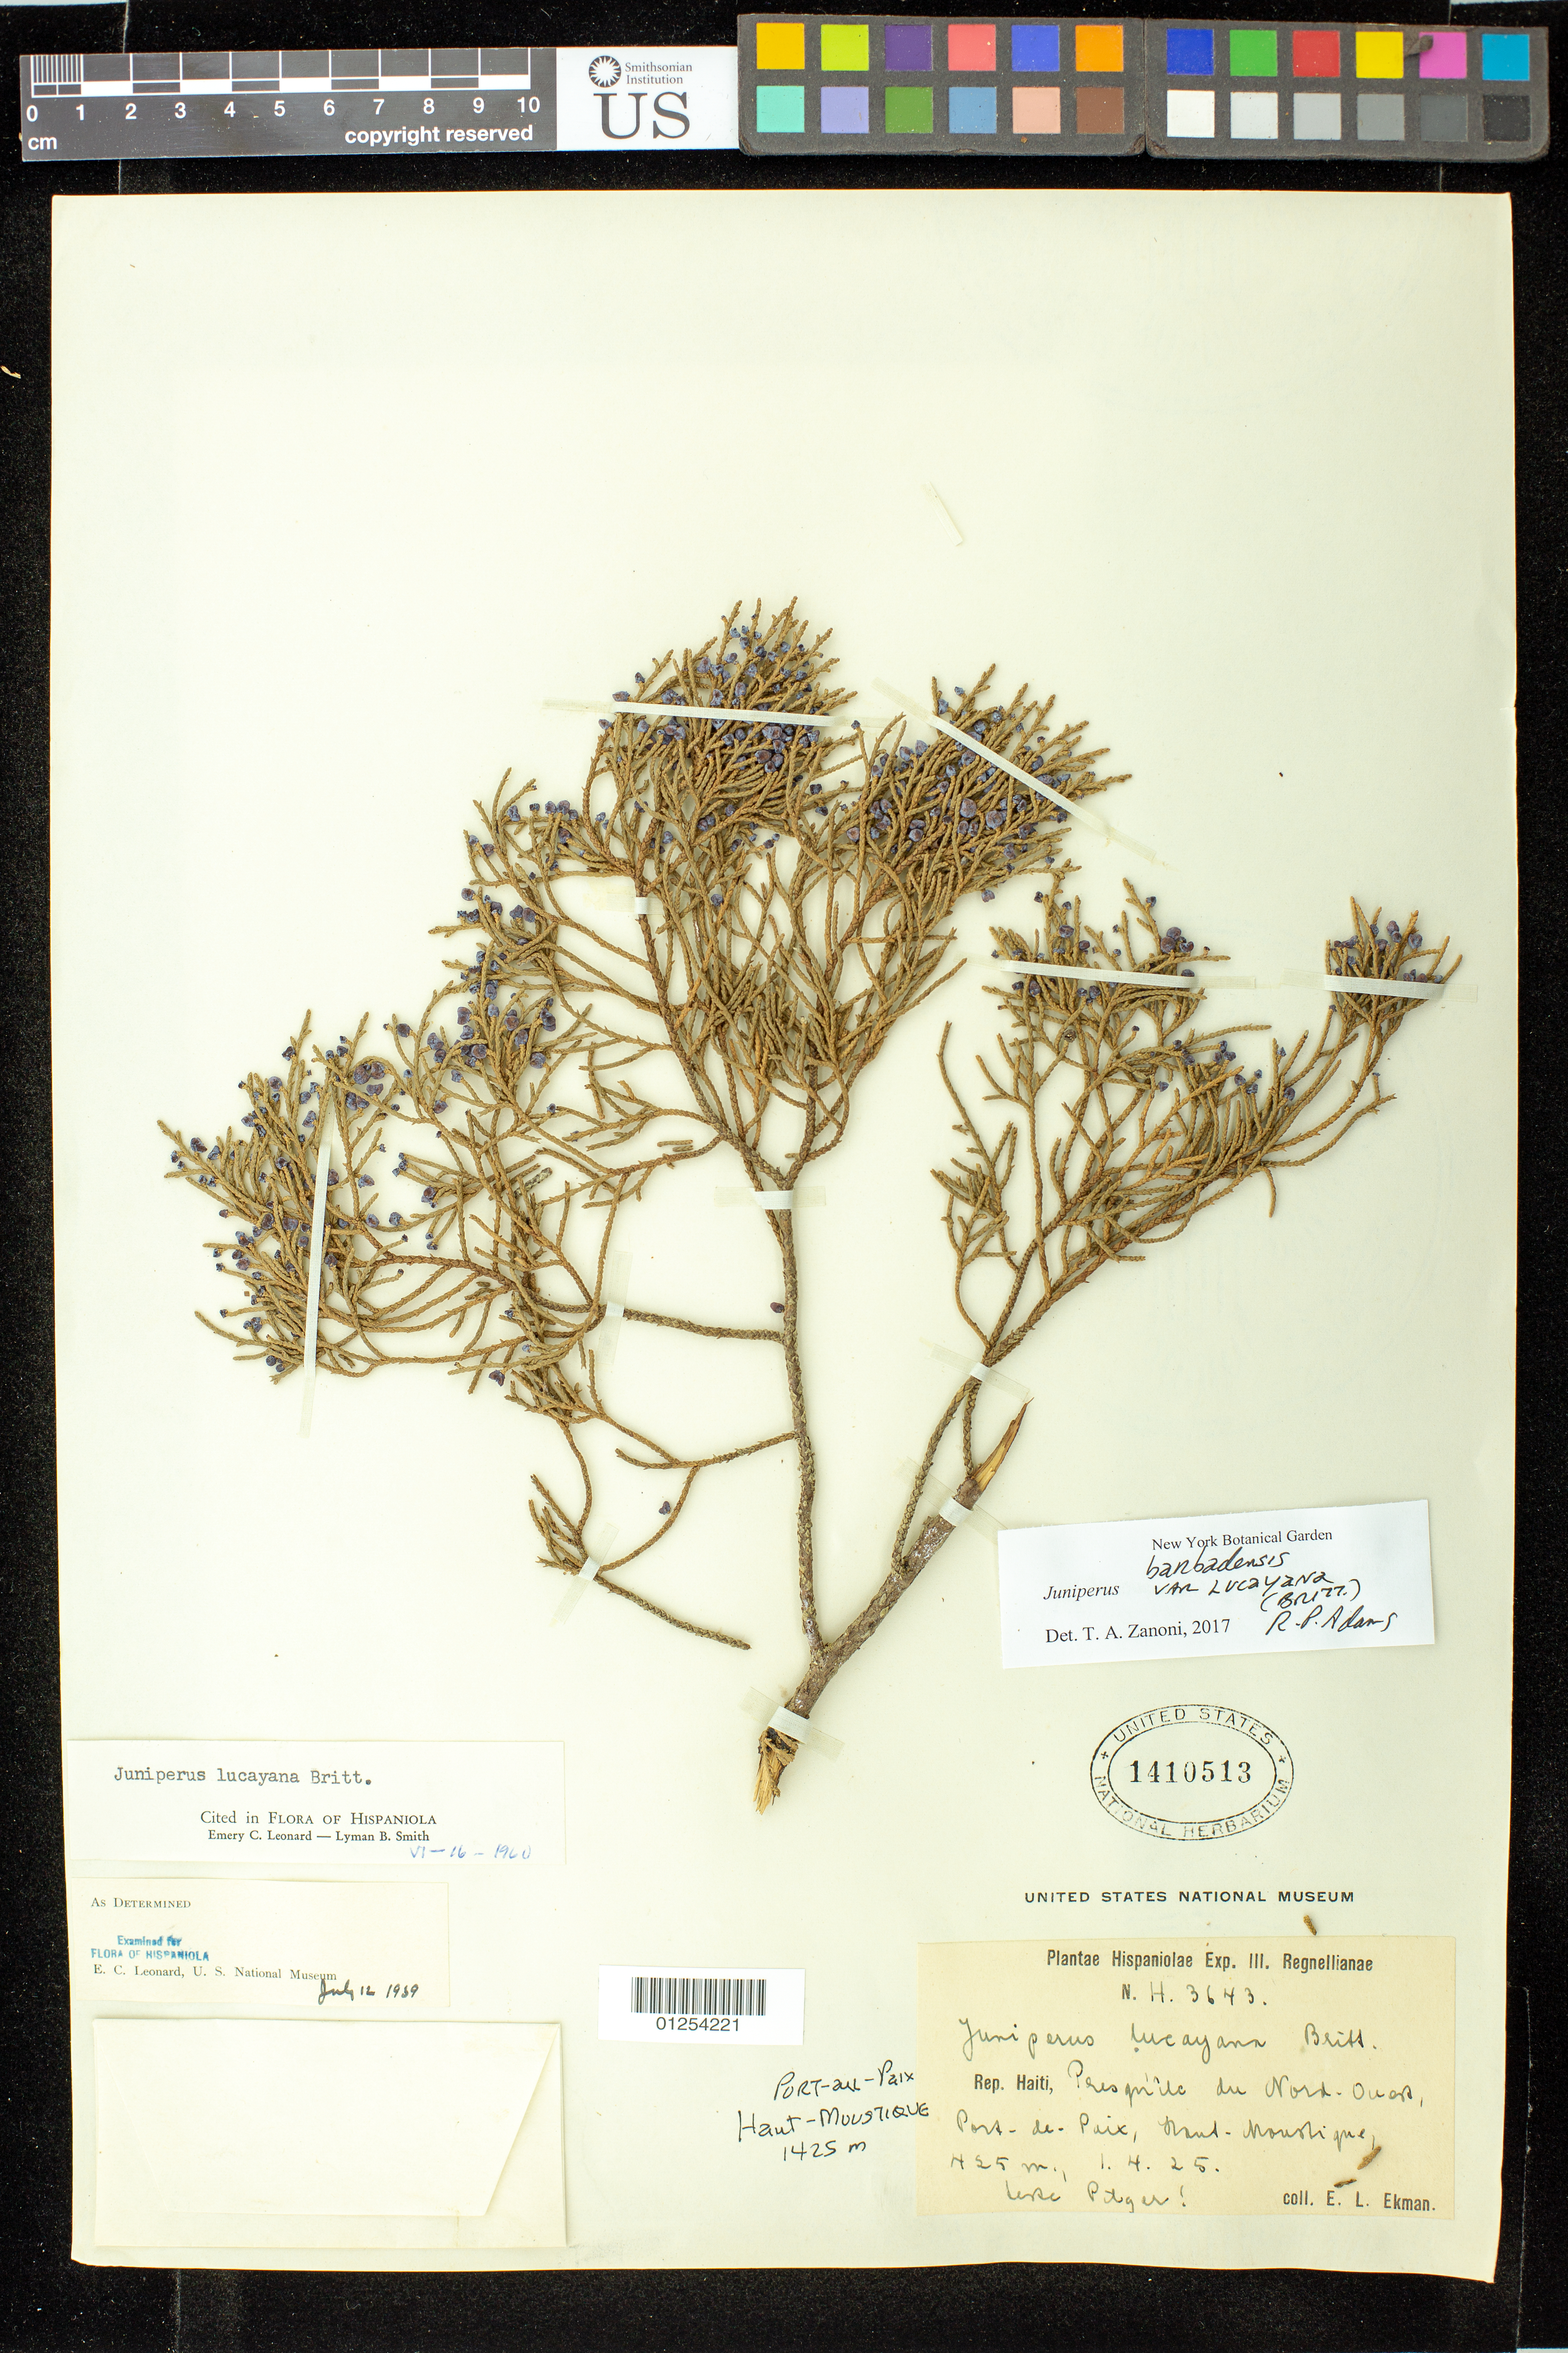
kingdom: Plantae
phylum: Tracheophyta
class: Pinopsida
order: Pinales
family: Cupressaceae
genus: Juniperus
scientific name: Juniperus barbadensis var. lucayana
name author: (Britton) R.P. Adams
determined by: Zanoni, T. A., (NY), New York Botanical Garden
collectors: E. L. Ekman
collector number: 3643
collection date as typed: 01 Apr 1925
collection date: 1925-04-01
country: Haiti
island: Hispaniola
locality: Presqu'île du Nord-Ouest, Port-de-Paix, Haut-Moustique.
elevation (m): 425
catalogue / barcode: US 1410513